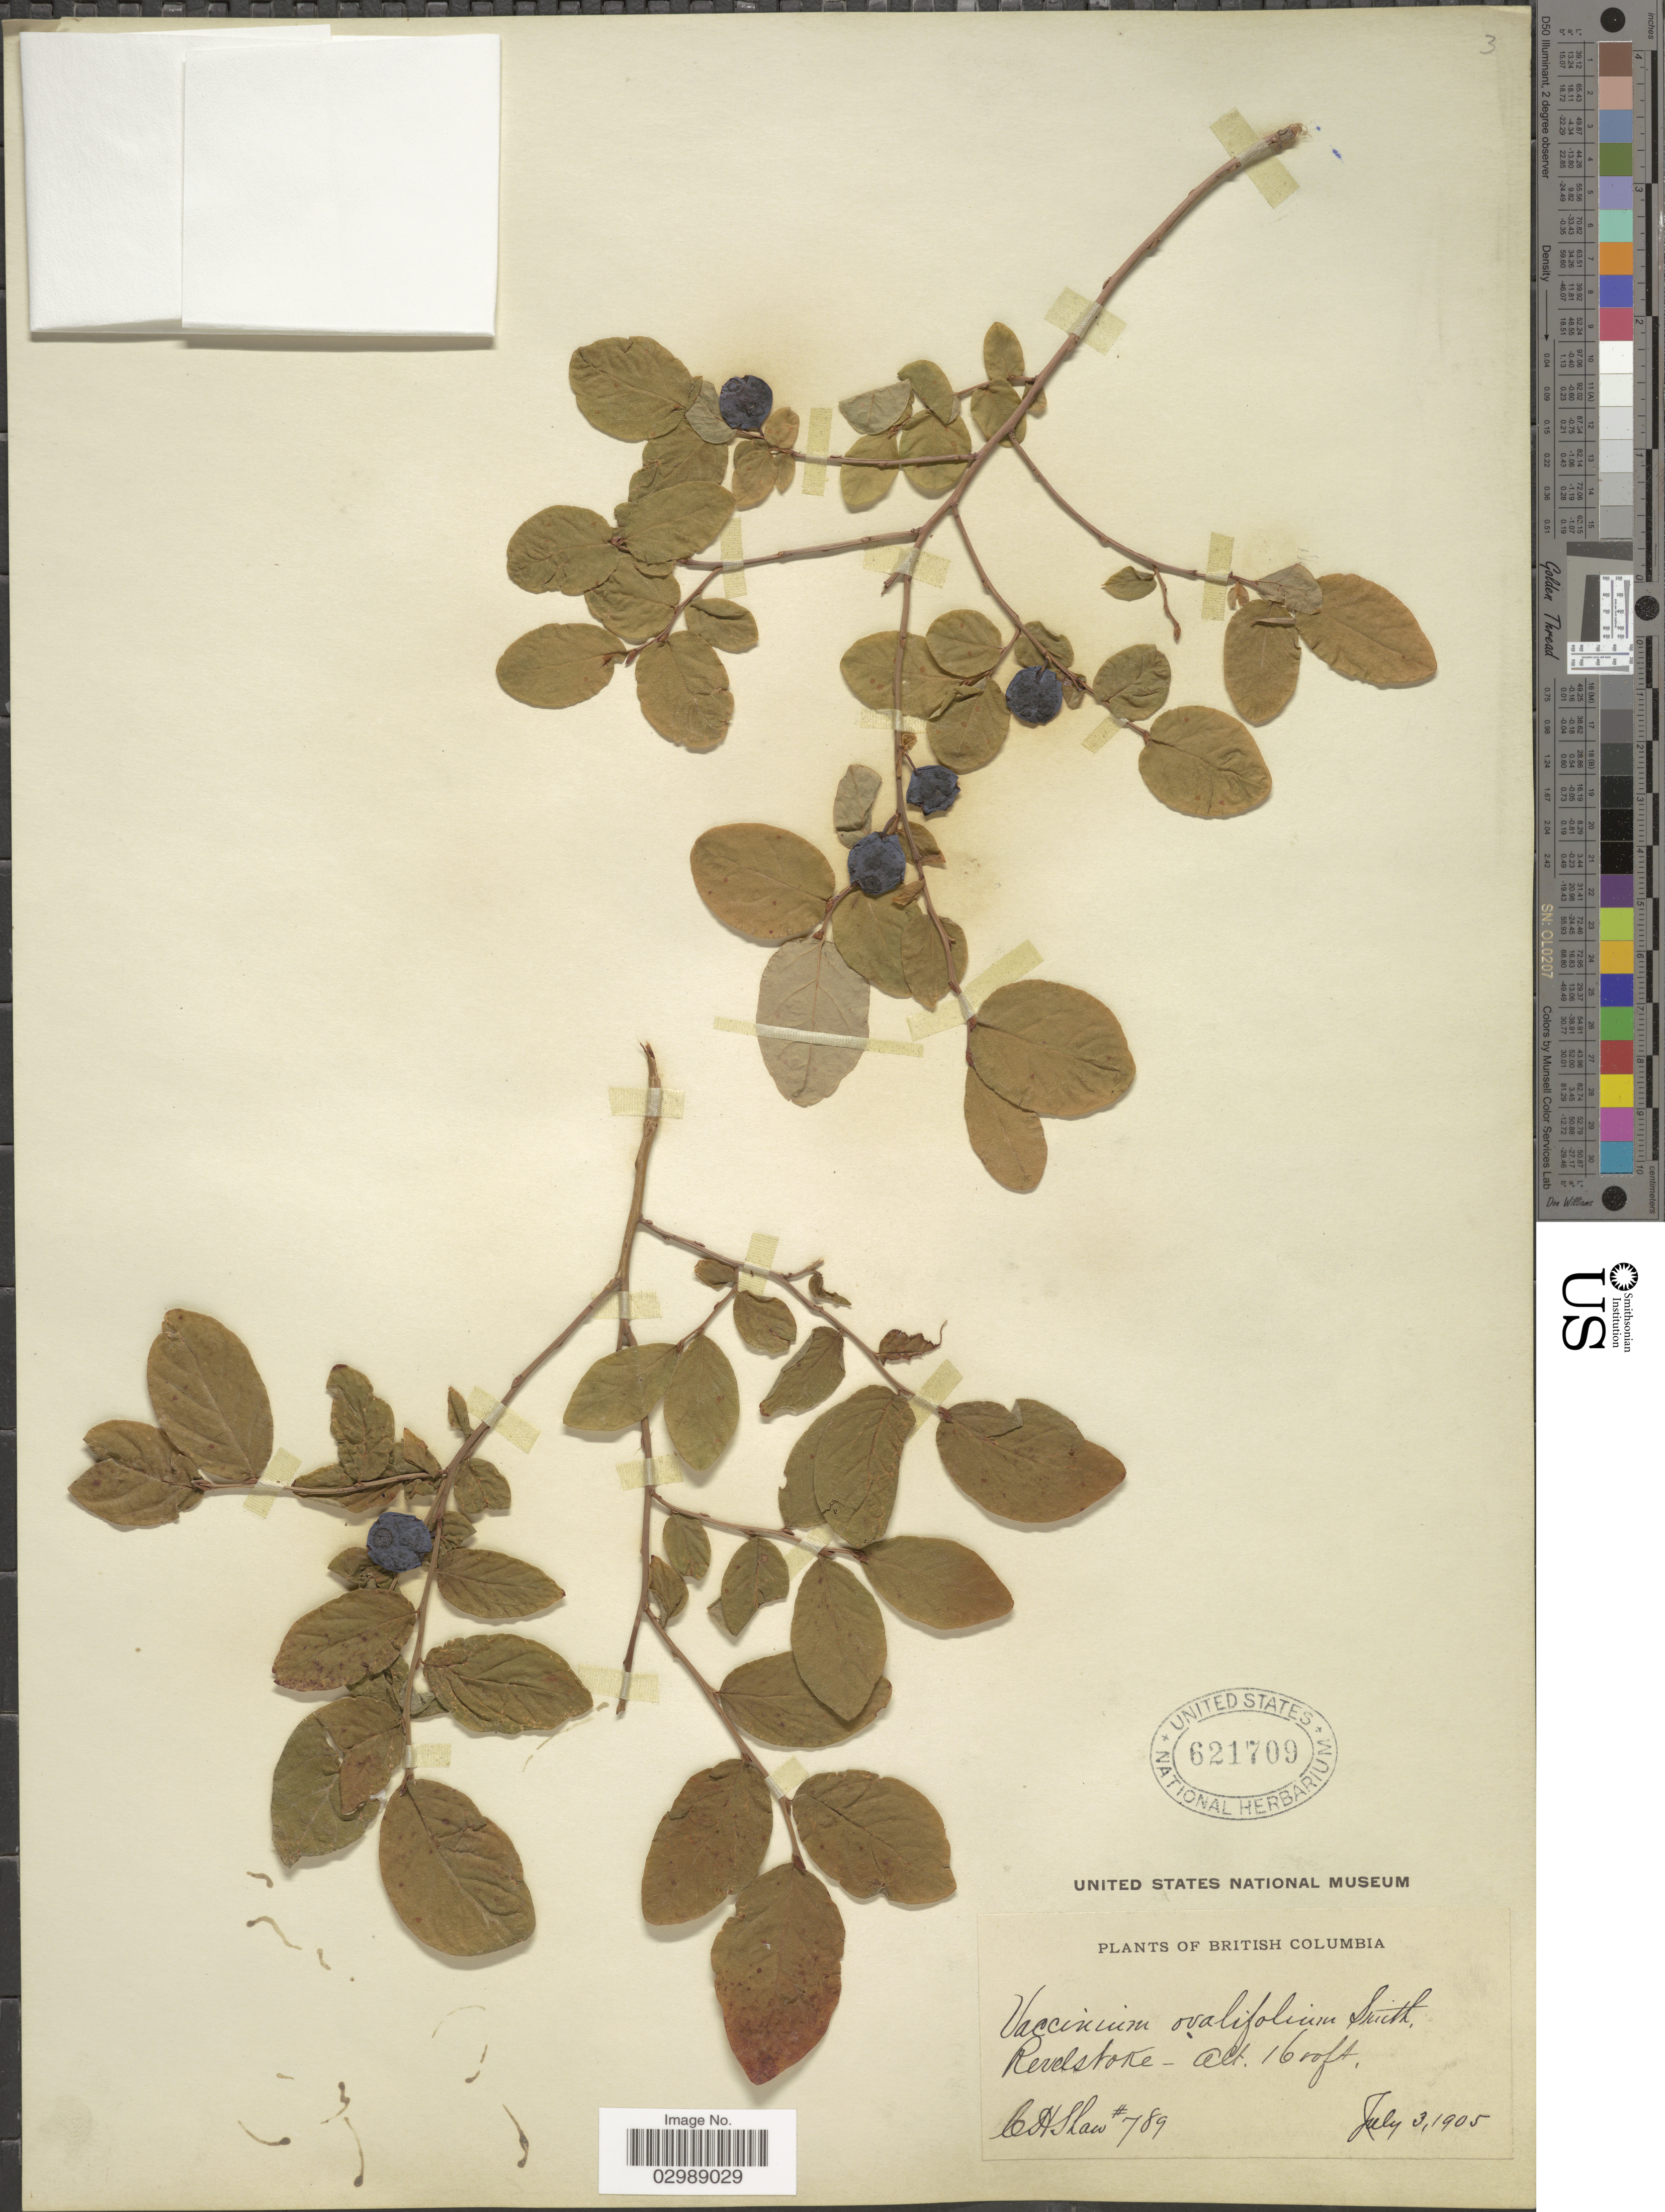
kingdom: Plantae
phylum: Tracheophyta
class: Magnoliopsida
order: Ericales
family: Ericaceae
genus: Vaccinium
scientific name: Vaccinium ovalifolium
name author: Sm.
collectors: C. H. Shaw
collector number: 789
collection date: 1905-07-03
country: Canada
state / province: British Columbia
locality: Revelstoke.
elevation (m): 488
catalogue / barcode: US 621709